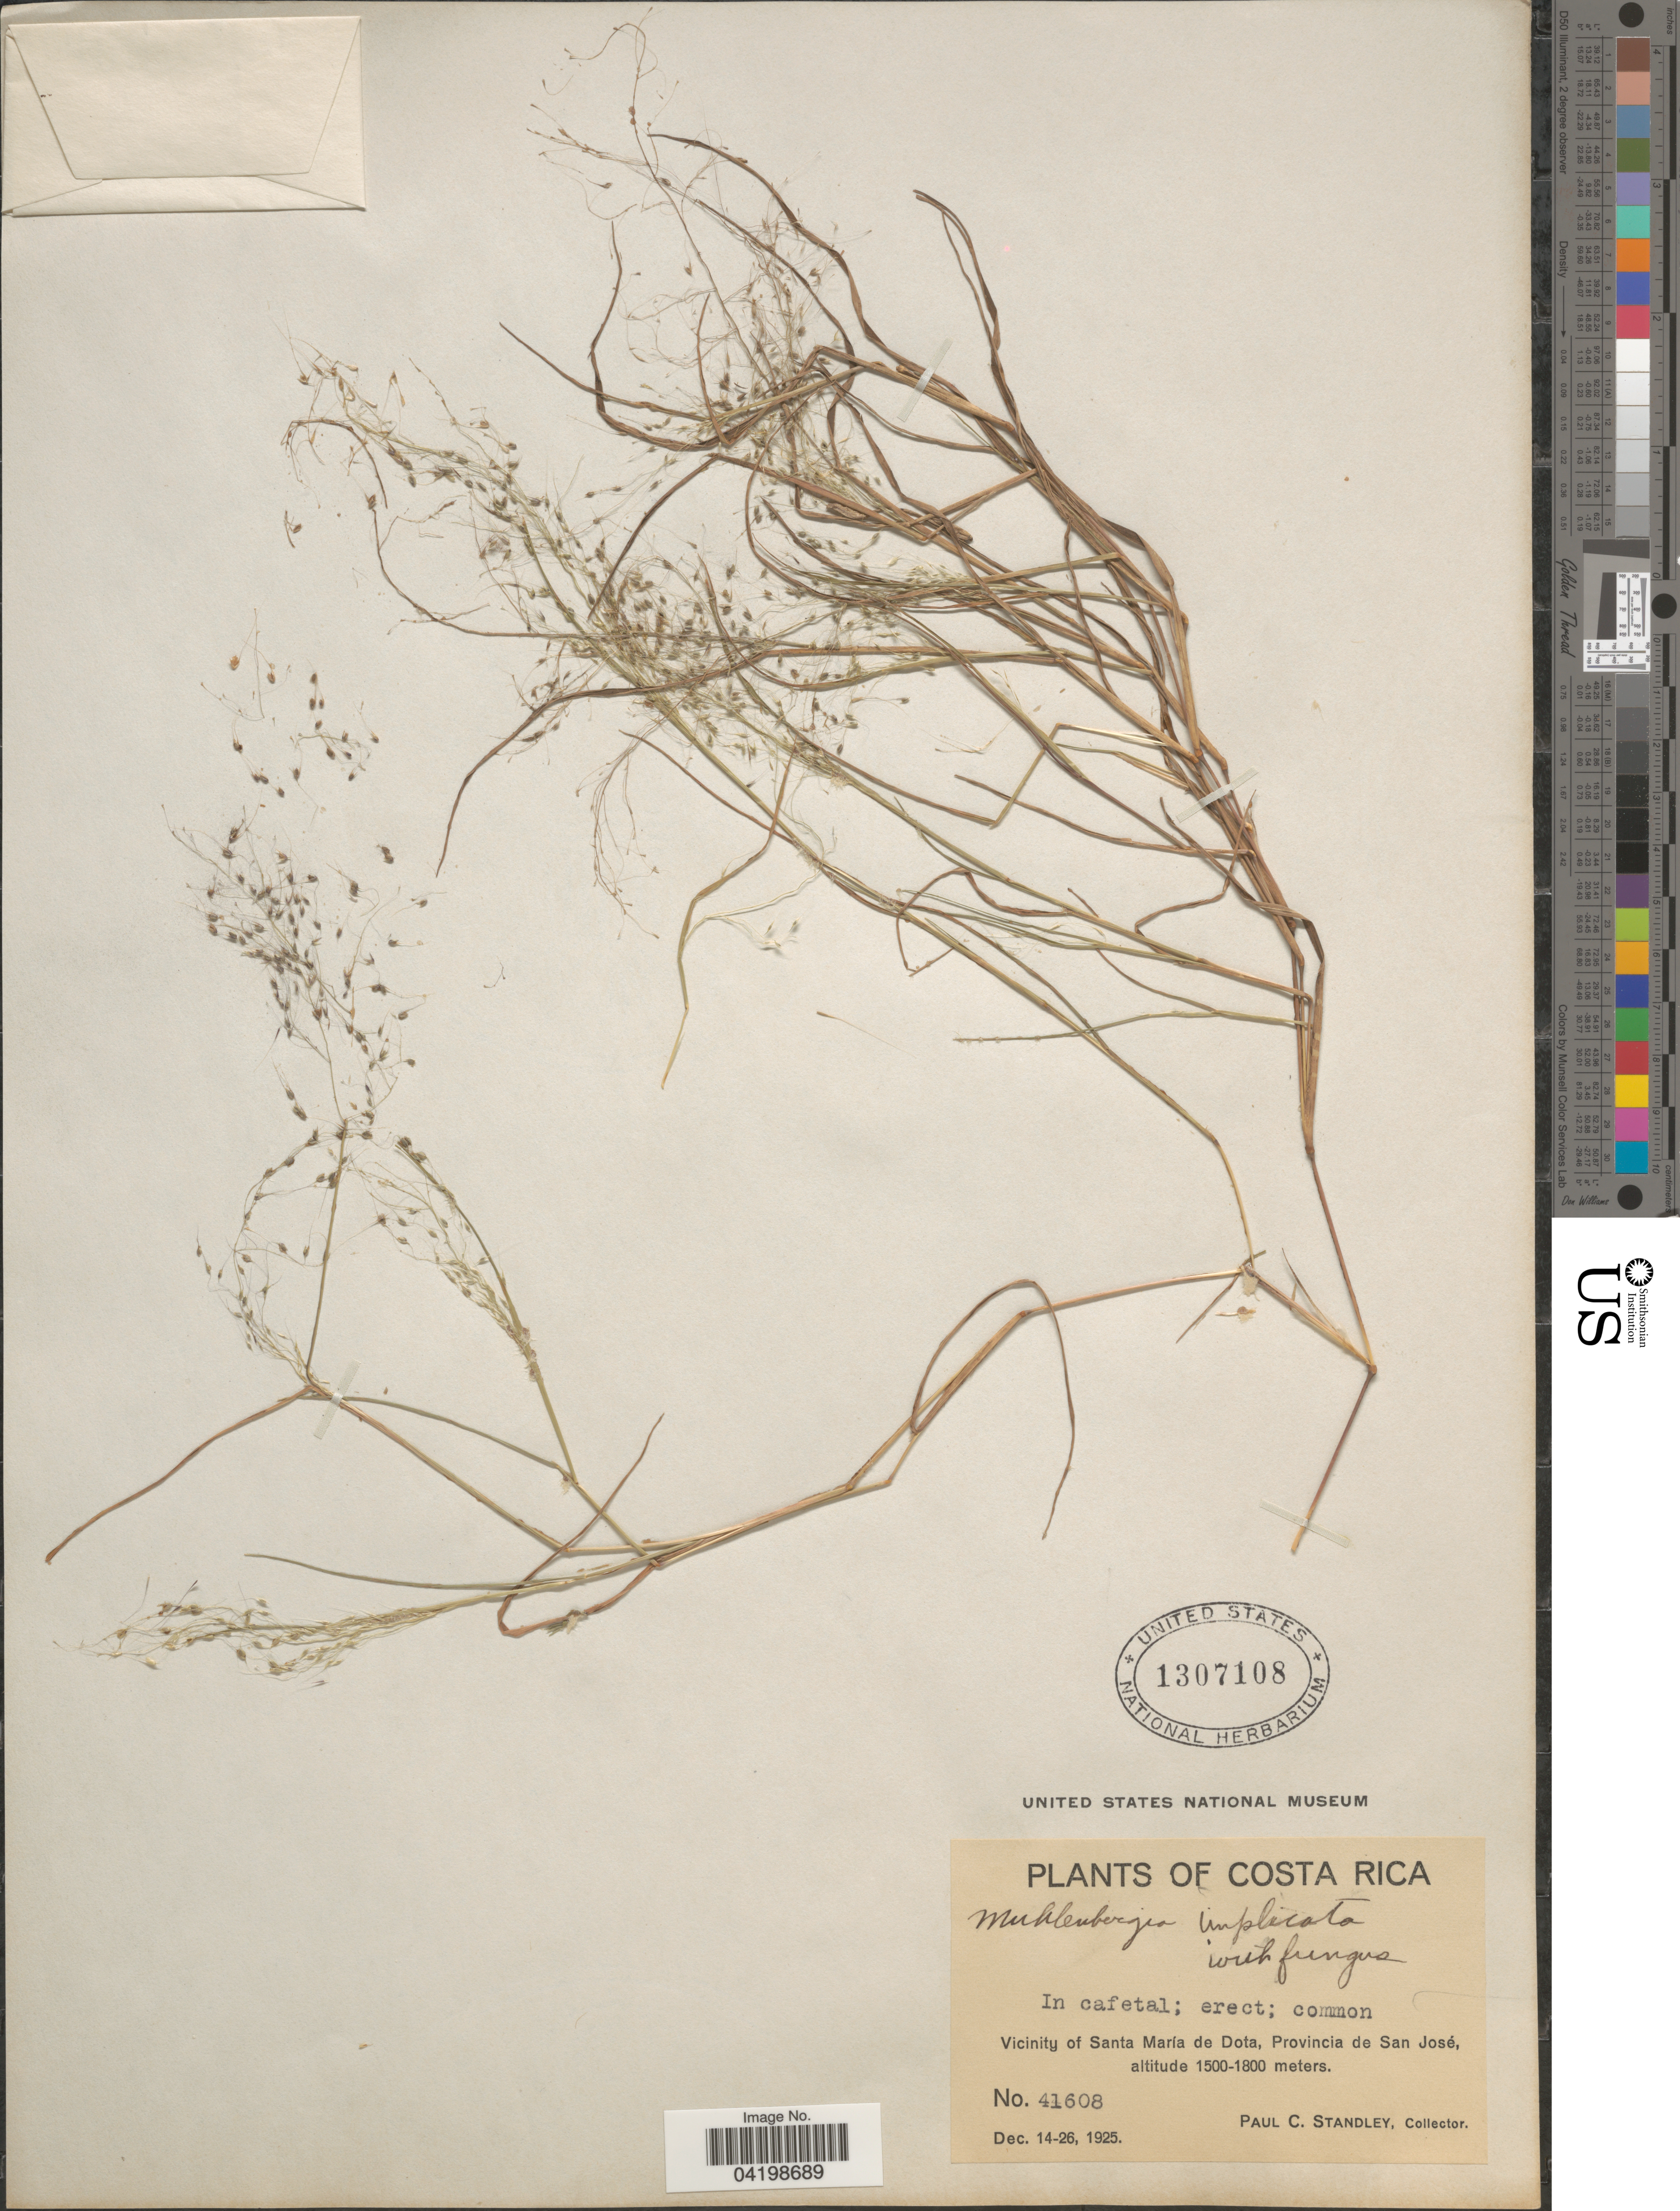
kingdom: Plantae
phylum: Tracheophyta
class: Liliopsida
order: Poales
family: Poaceae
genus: Muhlenbergia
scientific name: Muhlenbergia implicata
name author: (Kunth) Trin.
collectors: P. C. Standley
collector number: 41608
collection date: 1925-12-14/1925-12-26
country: Costa Rica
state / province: San José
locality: In cafetal; common. Vicinity of Santa María de Dota.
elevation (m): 1500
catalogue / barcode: US 1307108